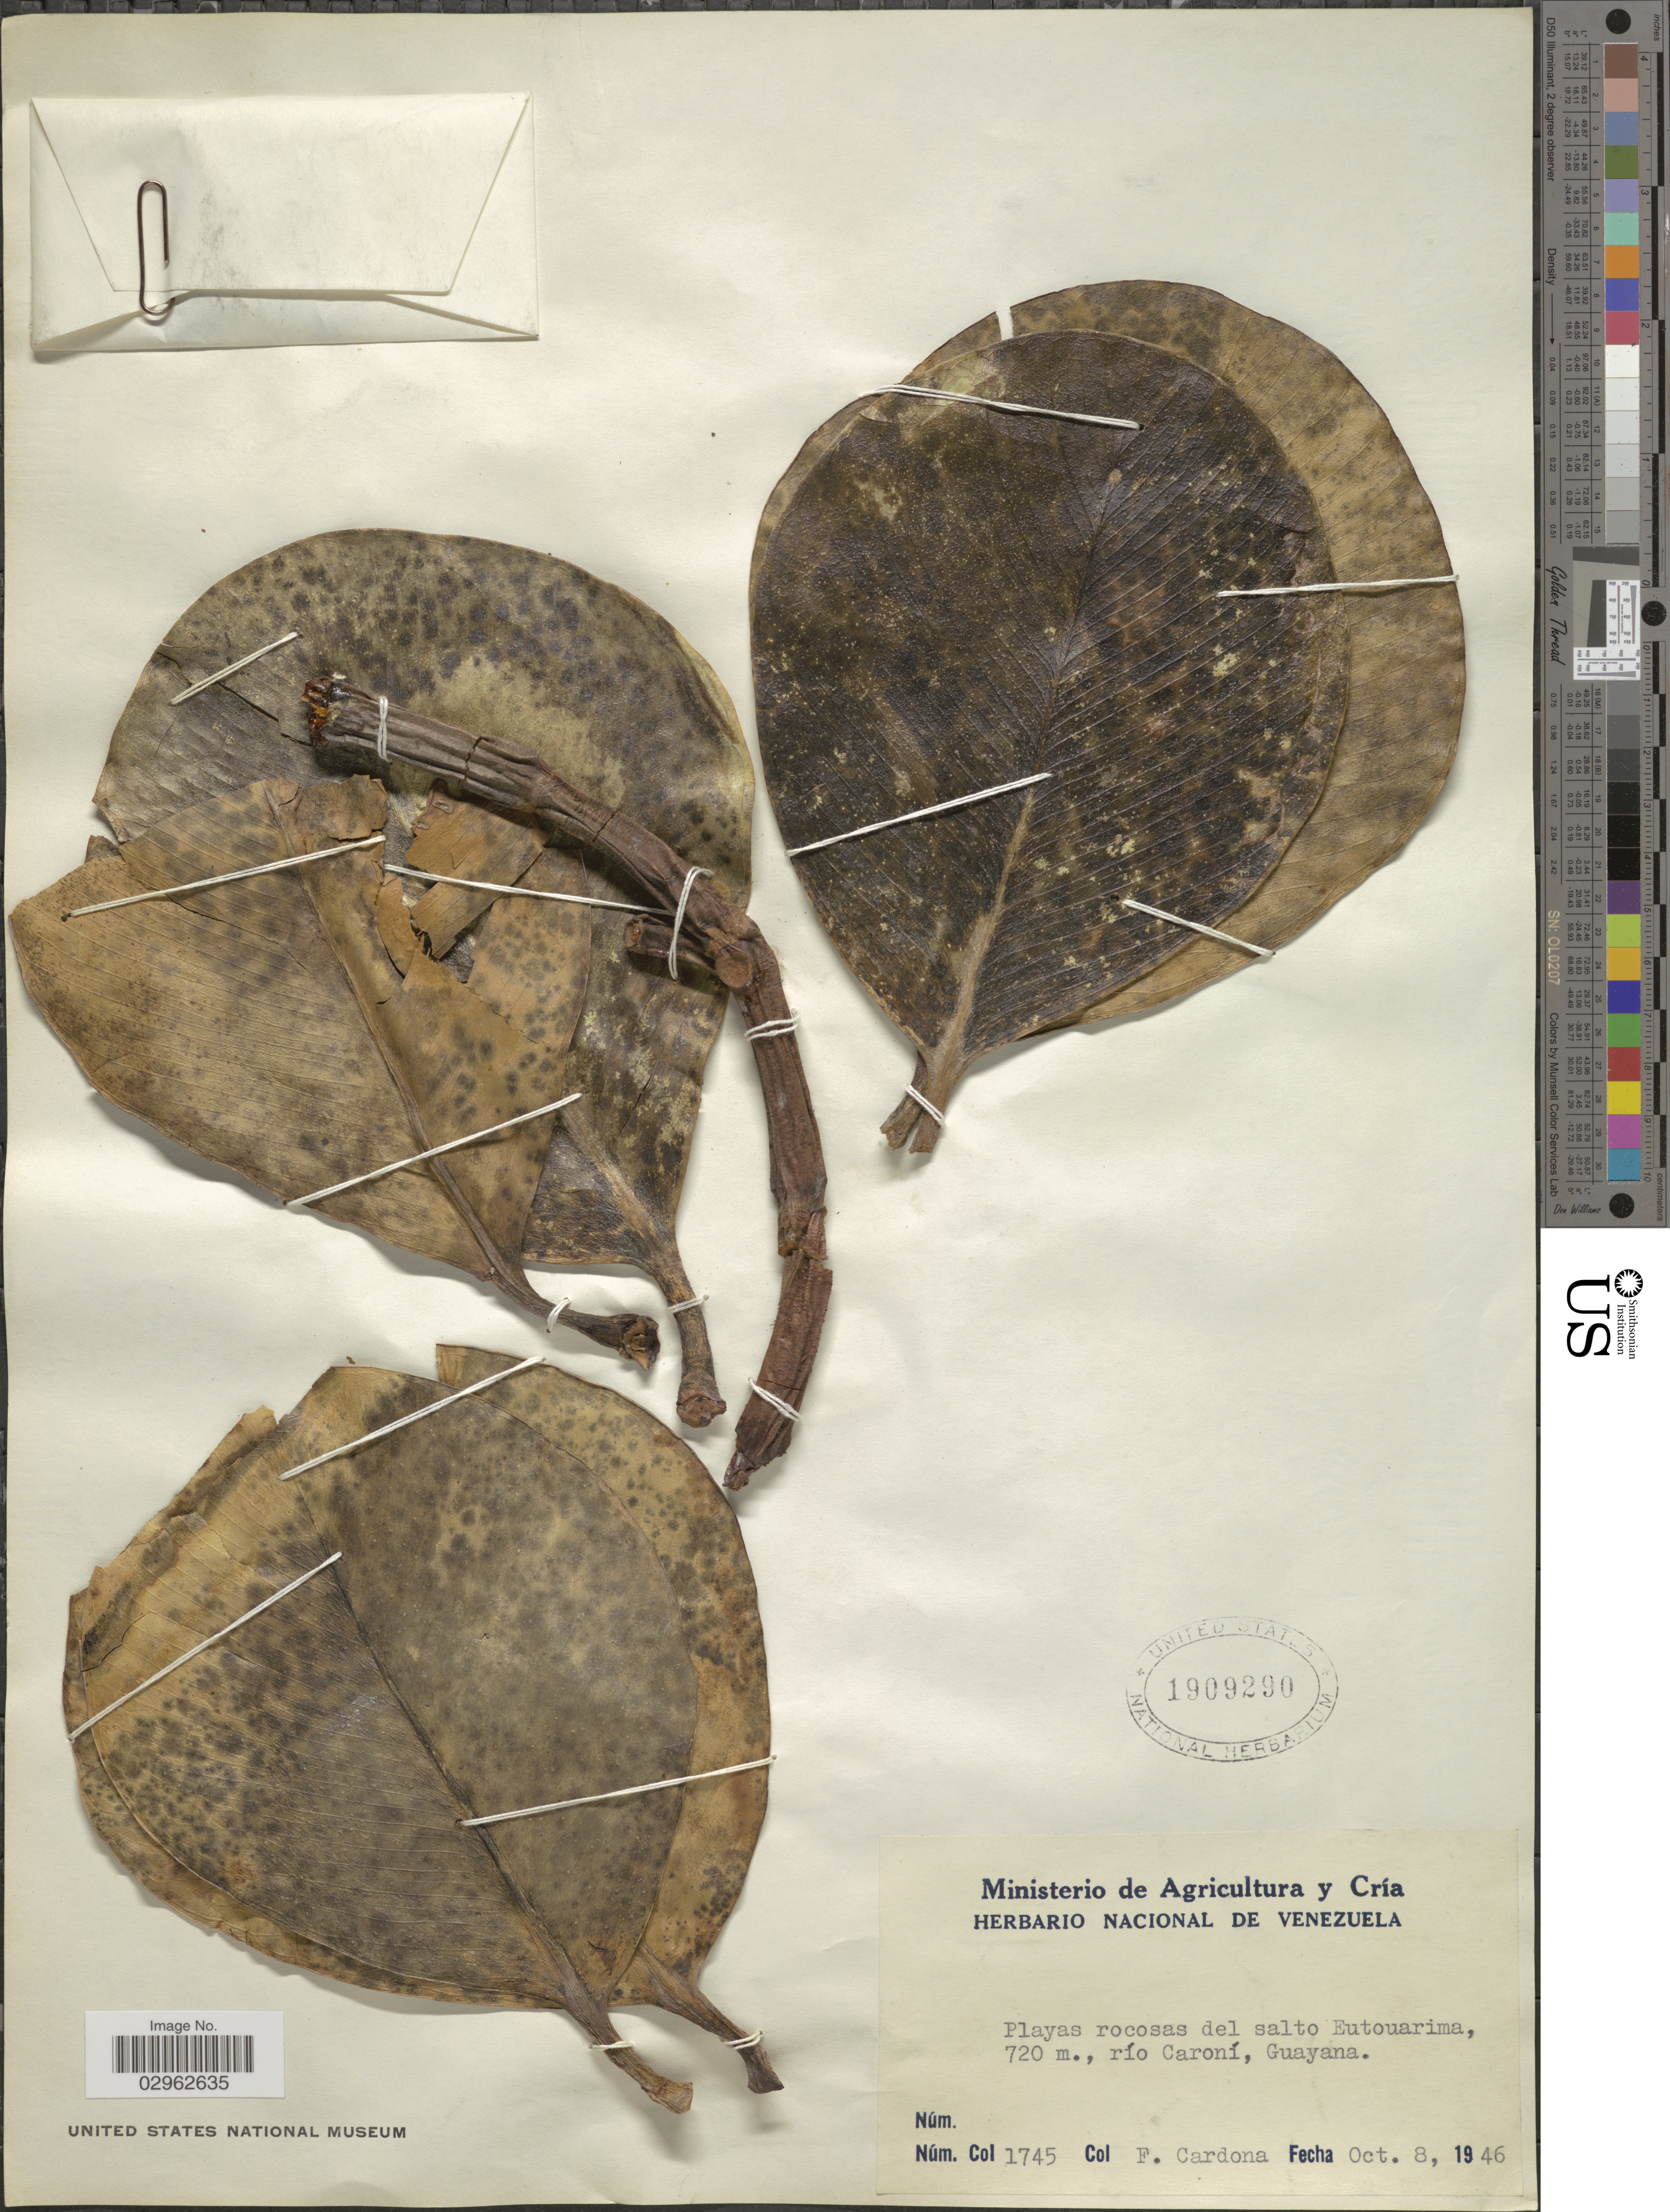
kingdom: Plantae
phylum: Tracheophyta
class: Magnoliopsida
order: Malpighiales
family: Clusiaceae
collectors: F. Cardona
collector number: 1745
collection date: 1946-10-08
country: Venezuela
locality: Río Caroní, Guayana.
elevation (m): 720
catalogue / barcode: US 1909290